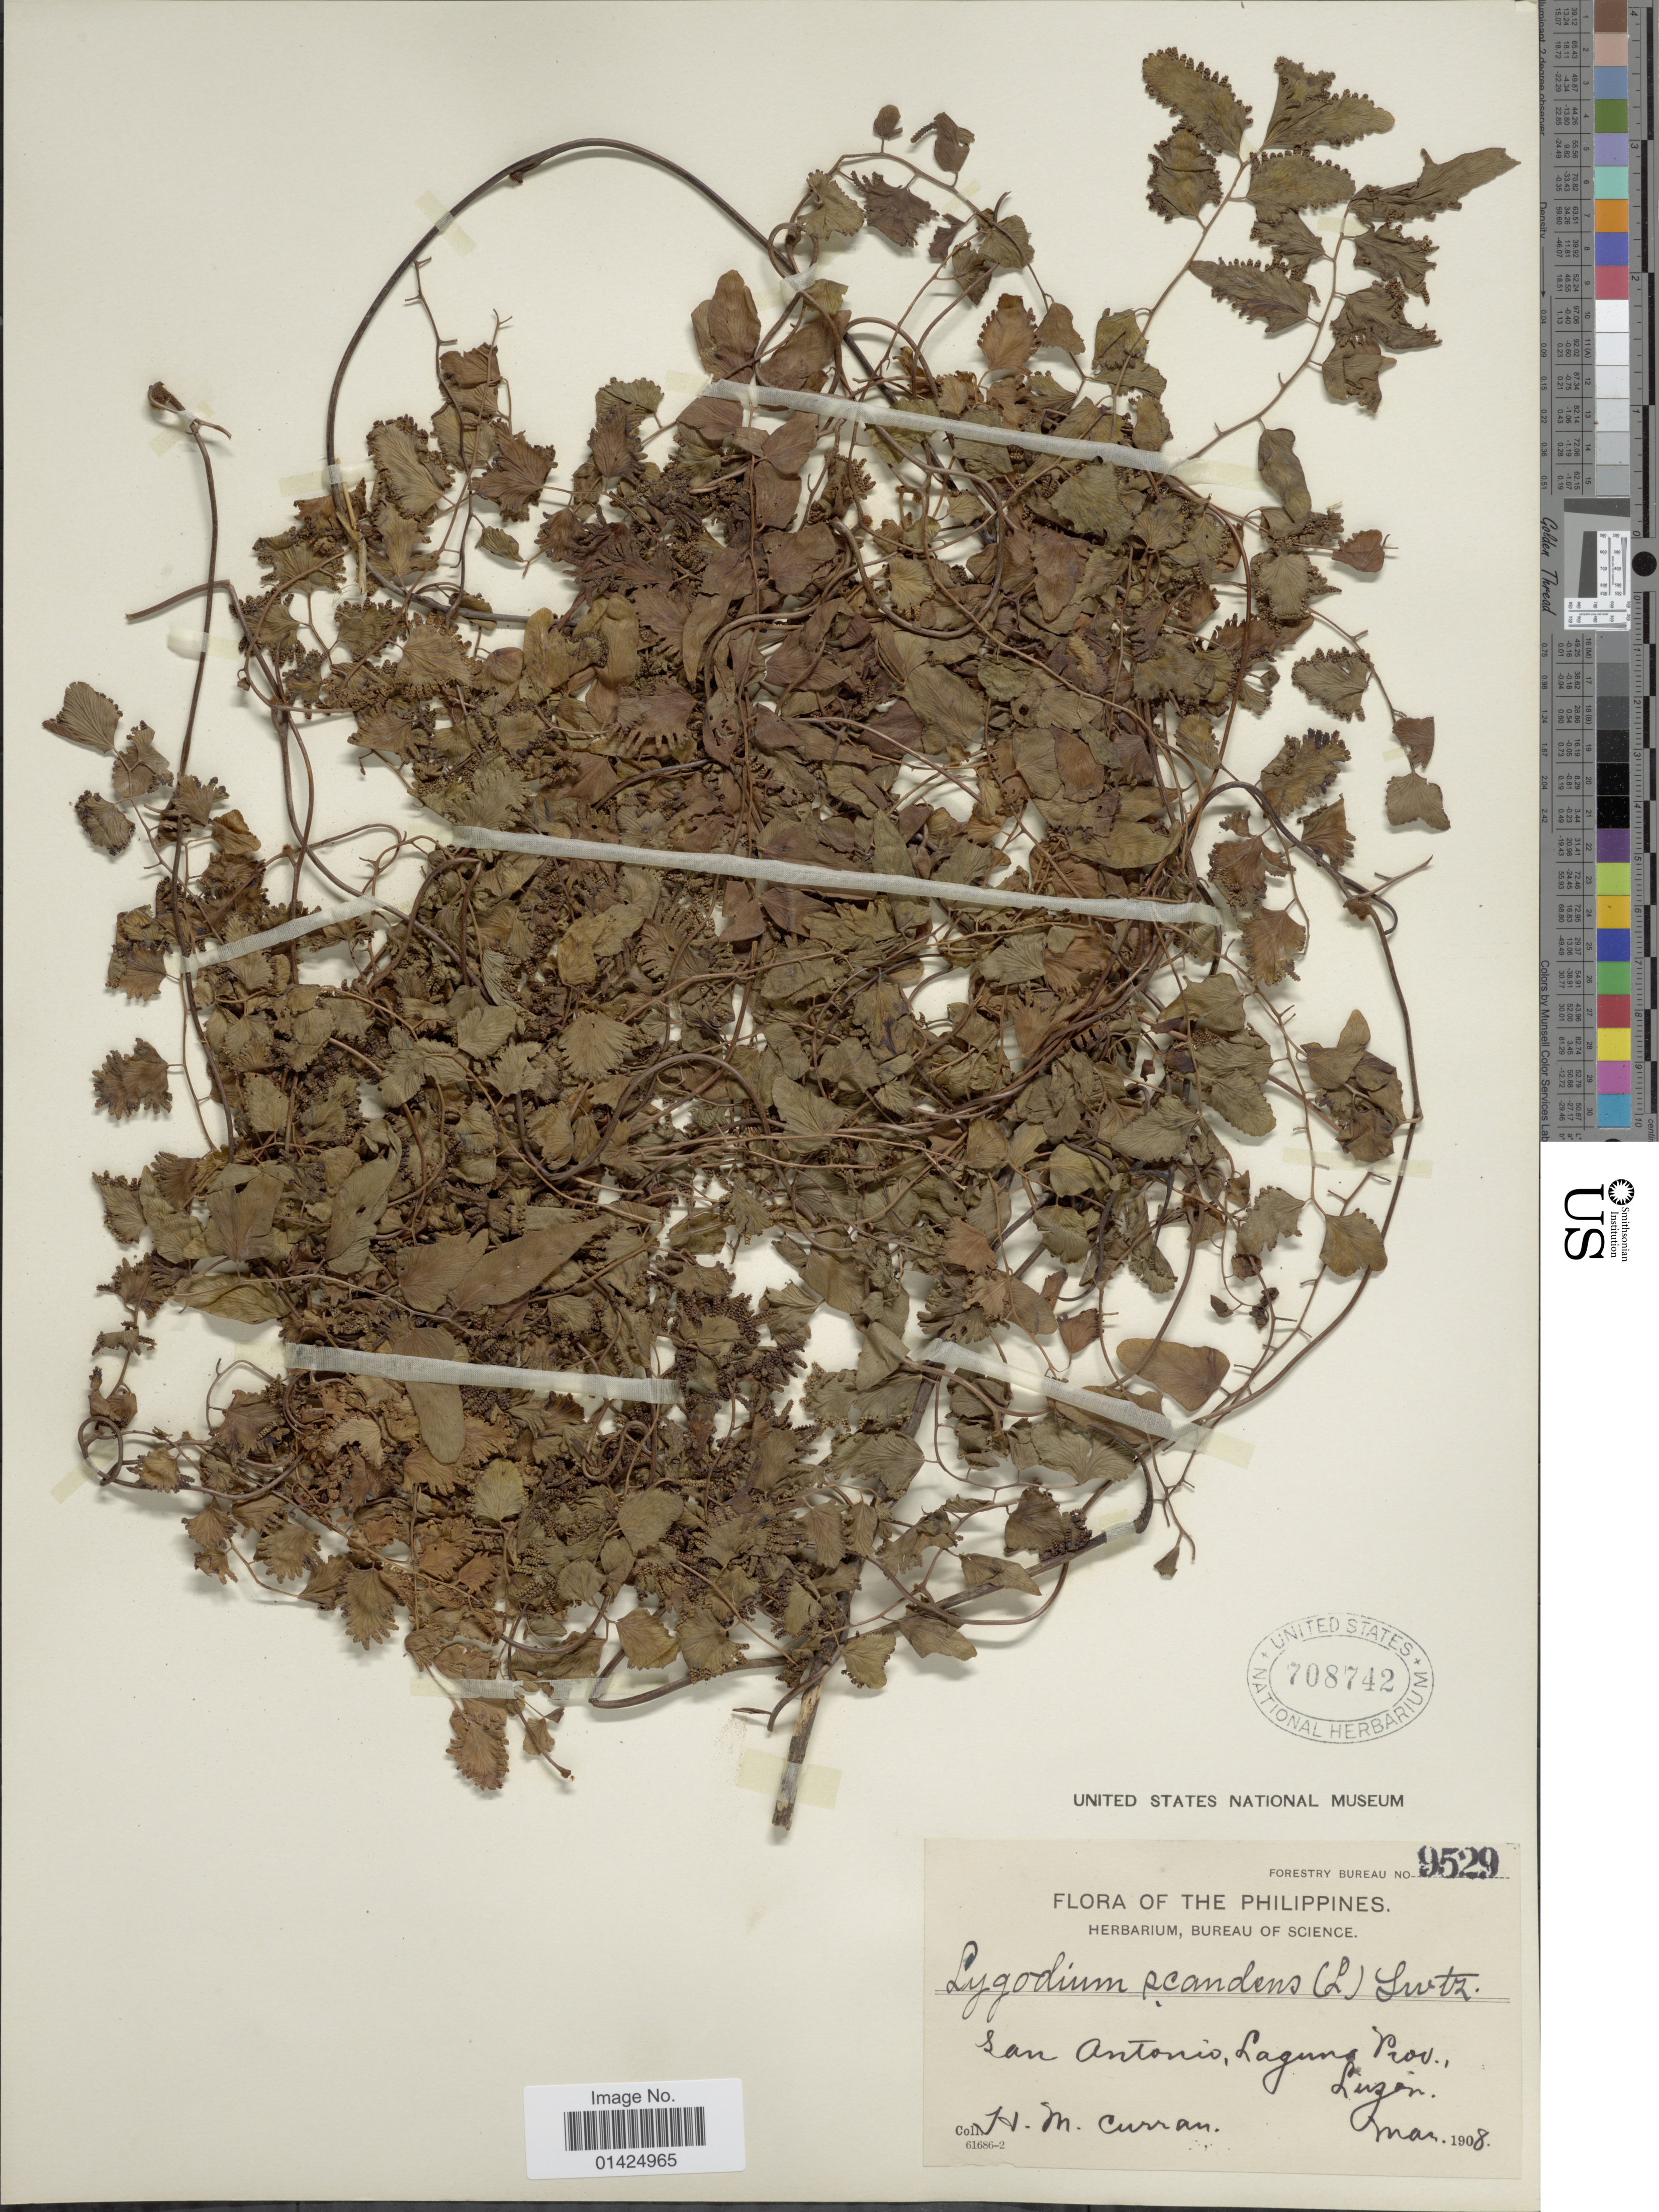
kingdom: Plantae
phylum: Tracheophyta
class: Polypodiopsida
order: Schizaeales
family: Lygodiaceae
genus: Lygodium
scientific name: Lygodium microphyllum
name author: (Cav.) R. Br.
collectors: H. M. Curran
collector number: Forestry Bureau 9529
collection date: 1908-03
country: Philippines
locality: San Antonio, Laguna Prov., Luzon.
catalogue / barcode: US 708742